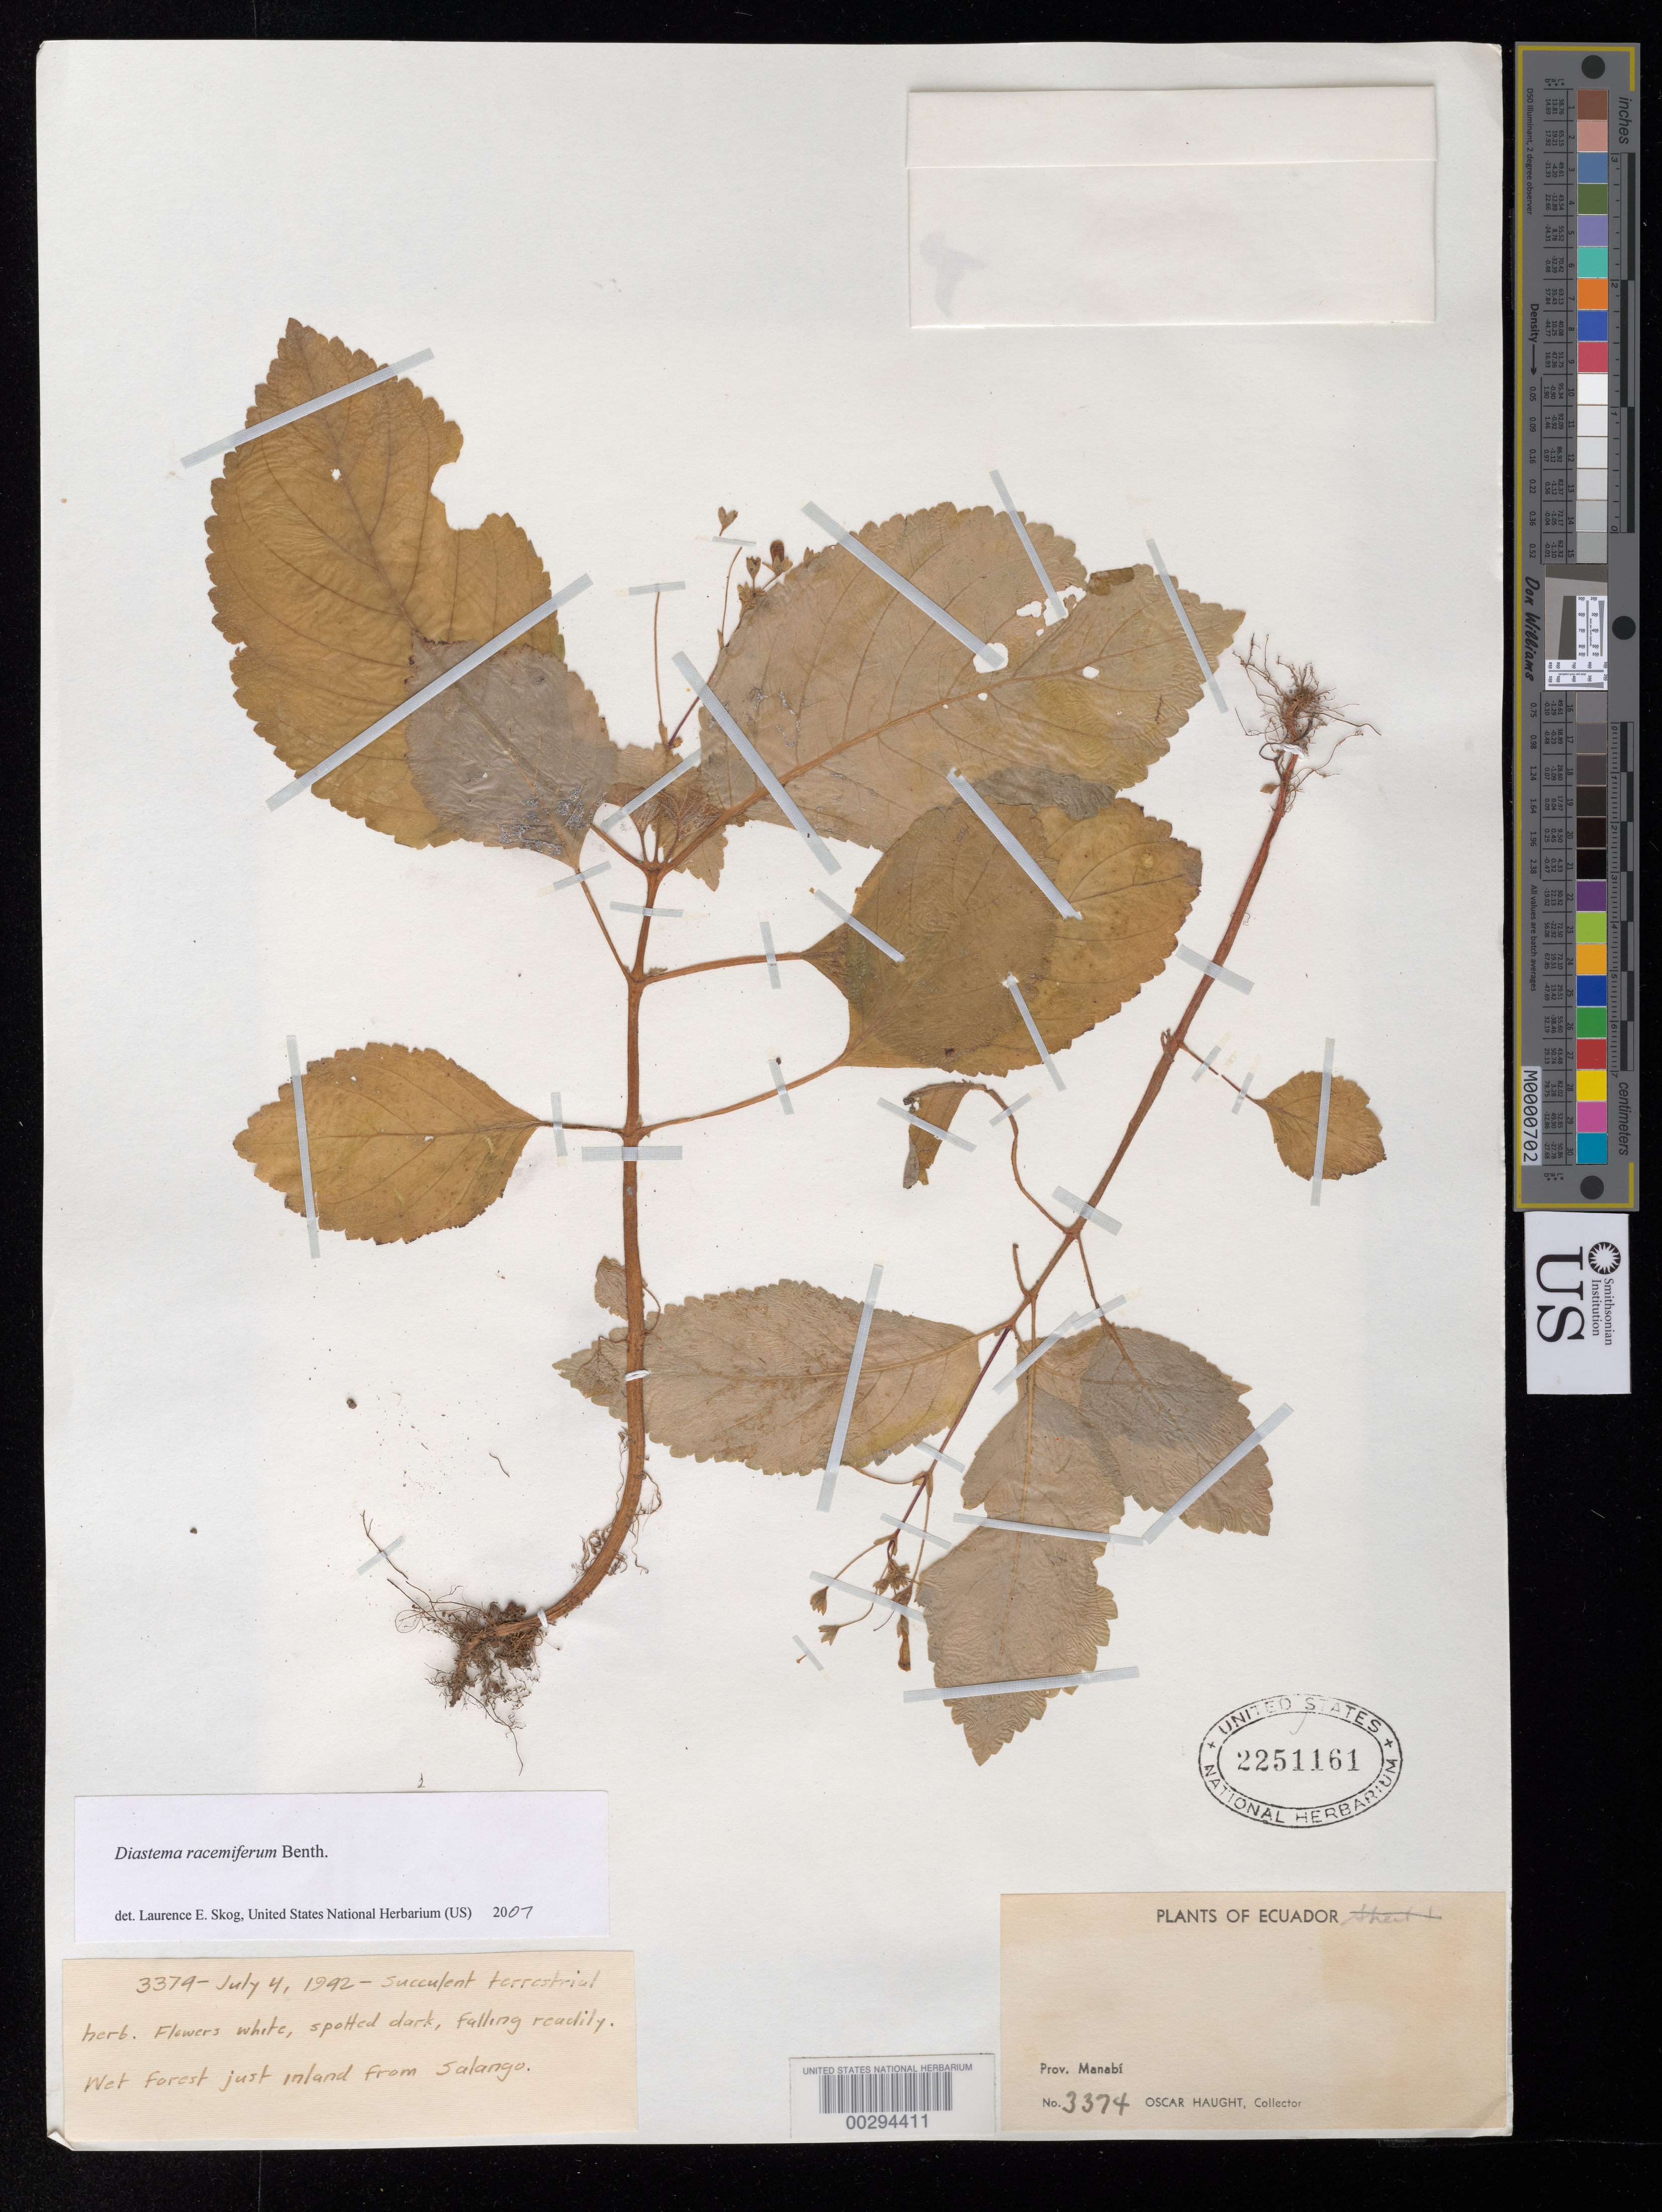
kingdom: Plantae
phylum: Tracheophyta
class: Magnoliopsida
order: Lamiales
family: Gesneriaceae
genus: Diastema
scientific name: Diastema racemiferum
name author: Benth.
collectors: O. L. Haught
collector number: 3374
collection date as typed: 04 Jul 1942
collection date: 1942-07-04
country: Ecuador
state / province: Manabí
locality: Just inland from Salango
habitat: Wet forest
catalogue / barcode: US 2251161